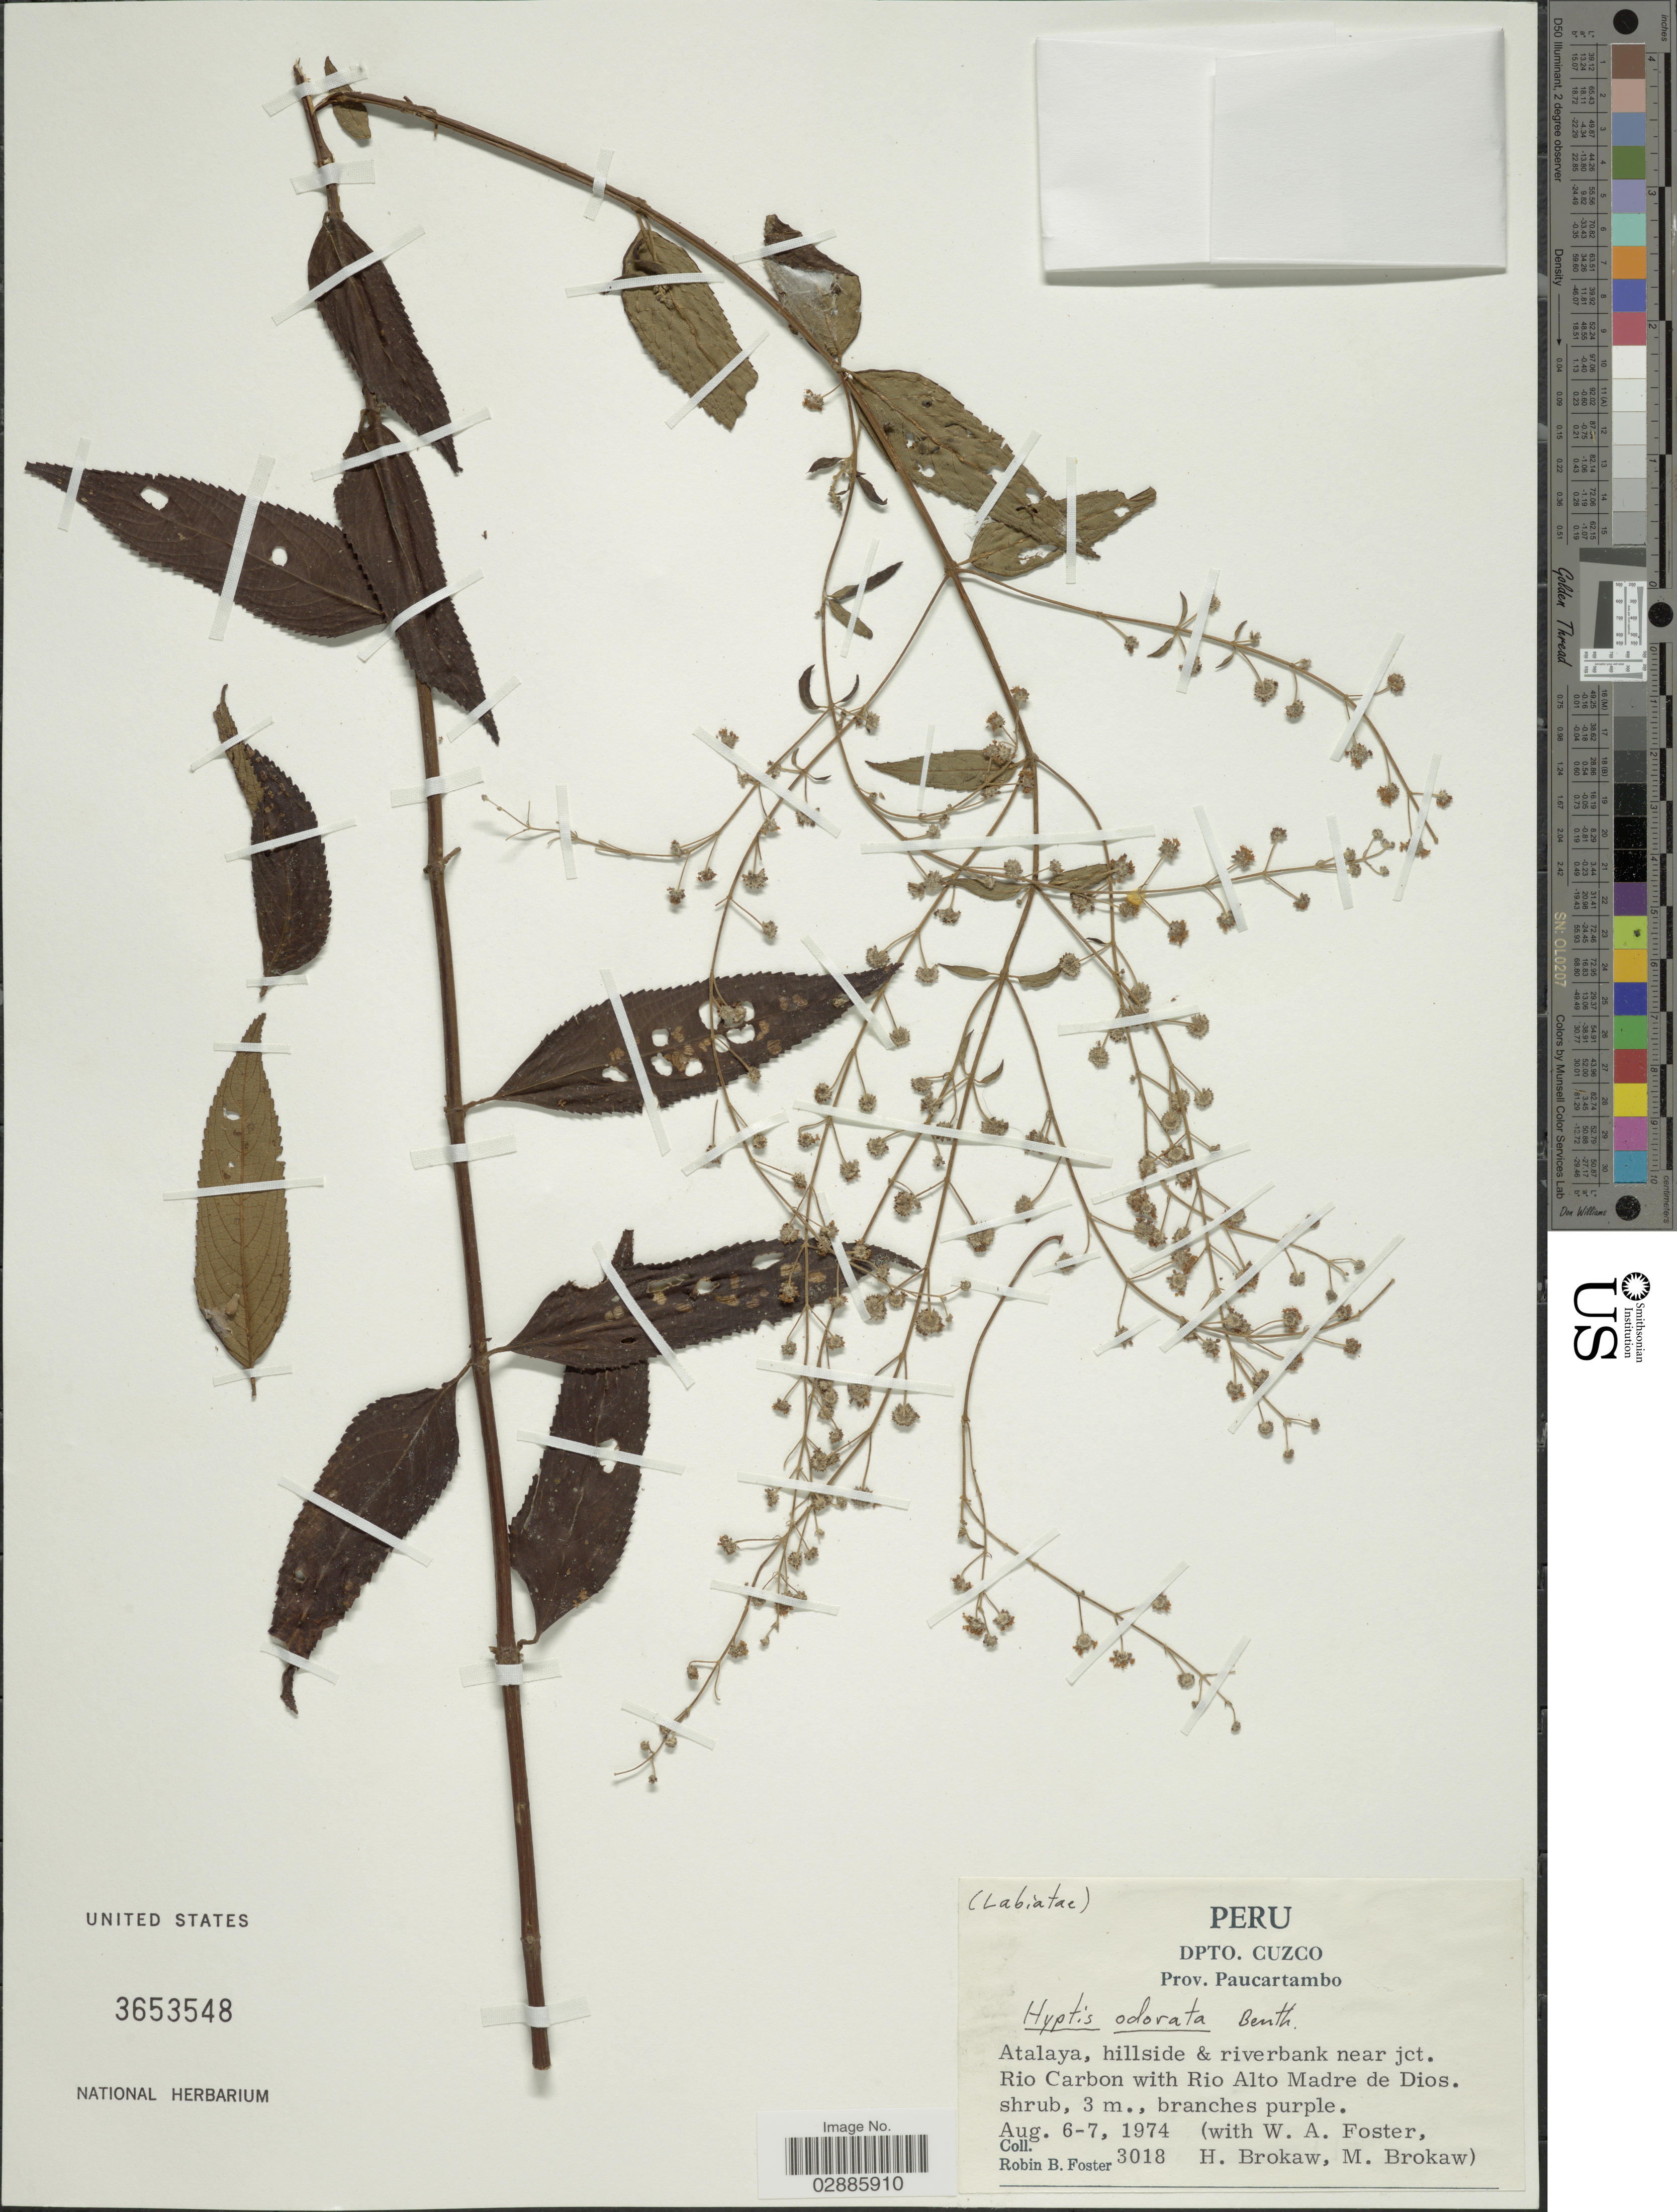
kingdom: Plantae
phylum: Tracheophyta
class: Magnoliopsida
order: Lamiales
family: Lamiaceae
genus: Hyptis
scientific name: Hyptis odorata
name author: Benth.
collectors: H. Brokaw, M. Brokaw & W. Foster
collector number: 3018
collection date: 1974-08-06/1974-08-07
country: Peru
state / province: Cusco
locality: Dpto. Cuzco, Prov. Paucartambo, Atalaya, hillside & riverbank near jct. Rio Carbon with Rio Alto Madre de Dios.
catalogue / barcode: US 3653548